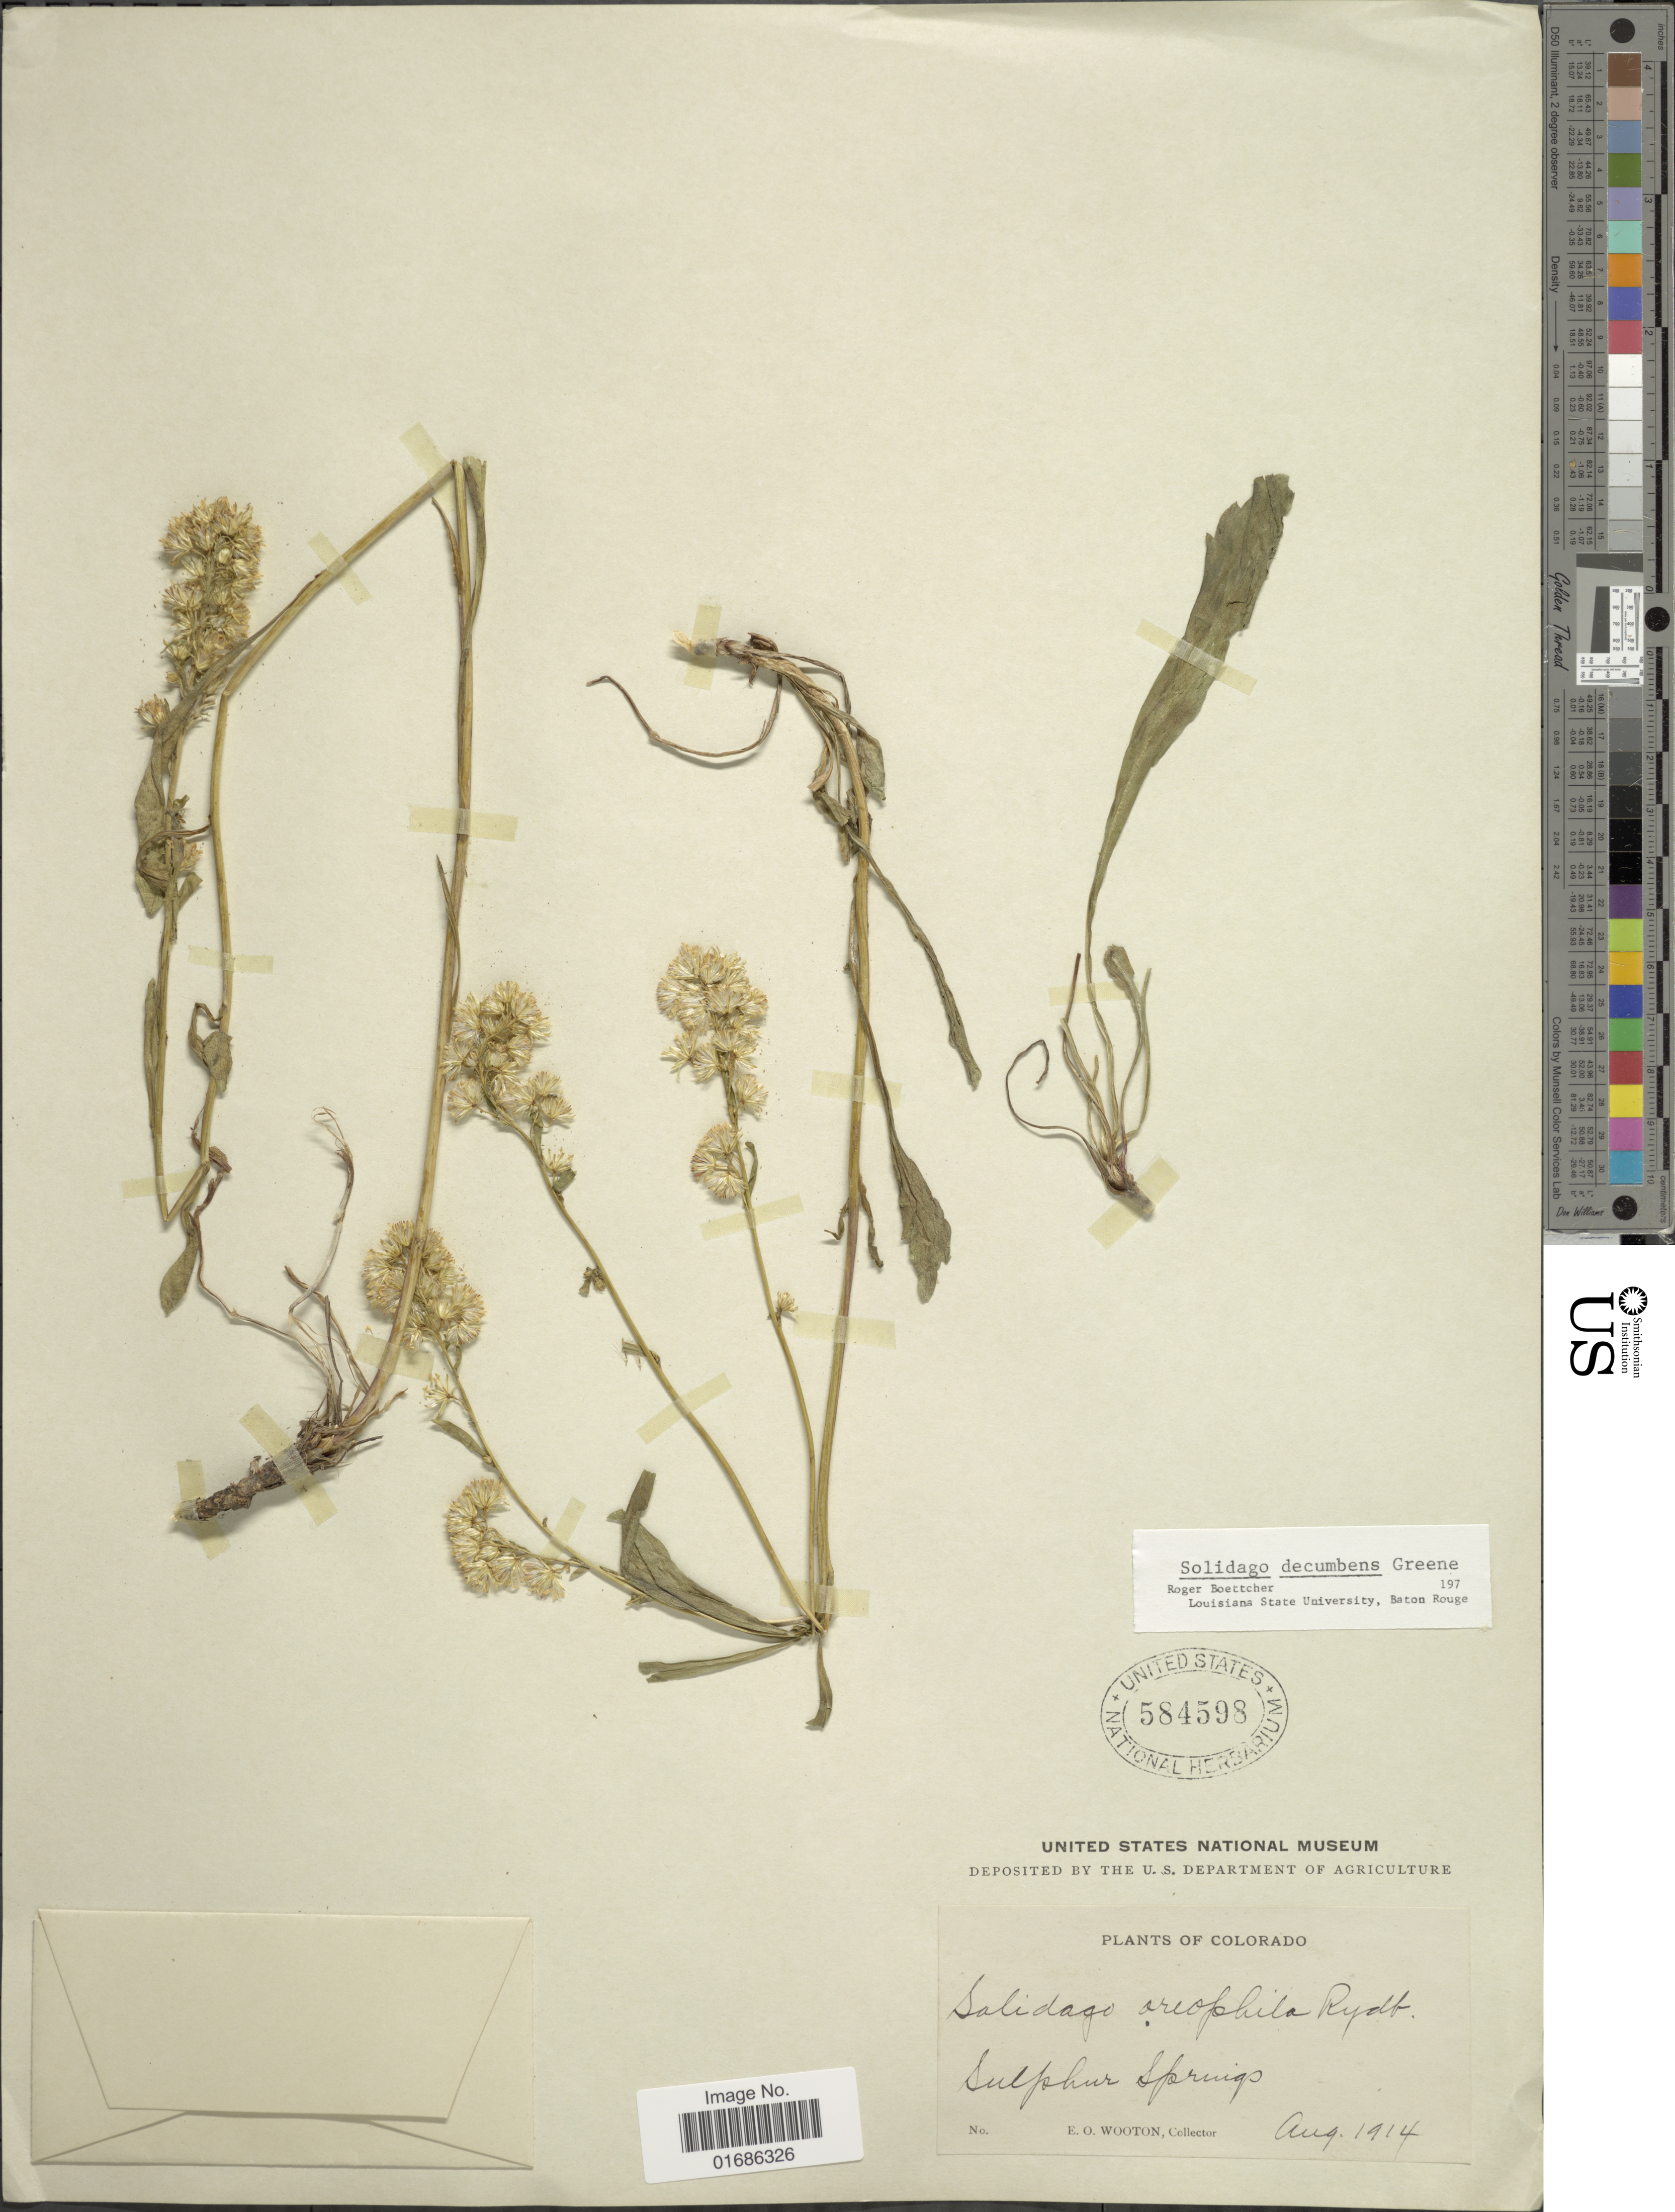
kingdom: Plantae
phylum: Tracheophyta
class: Magnoliopsida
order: Asterales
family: Asteraceae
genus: Solidago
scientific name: Solidago decumbens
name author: Greene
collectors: E. O. Wooton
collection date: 1914-08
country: United States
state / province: Colorado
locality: Sulphur Springs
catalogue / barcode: US 584598